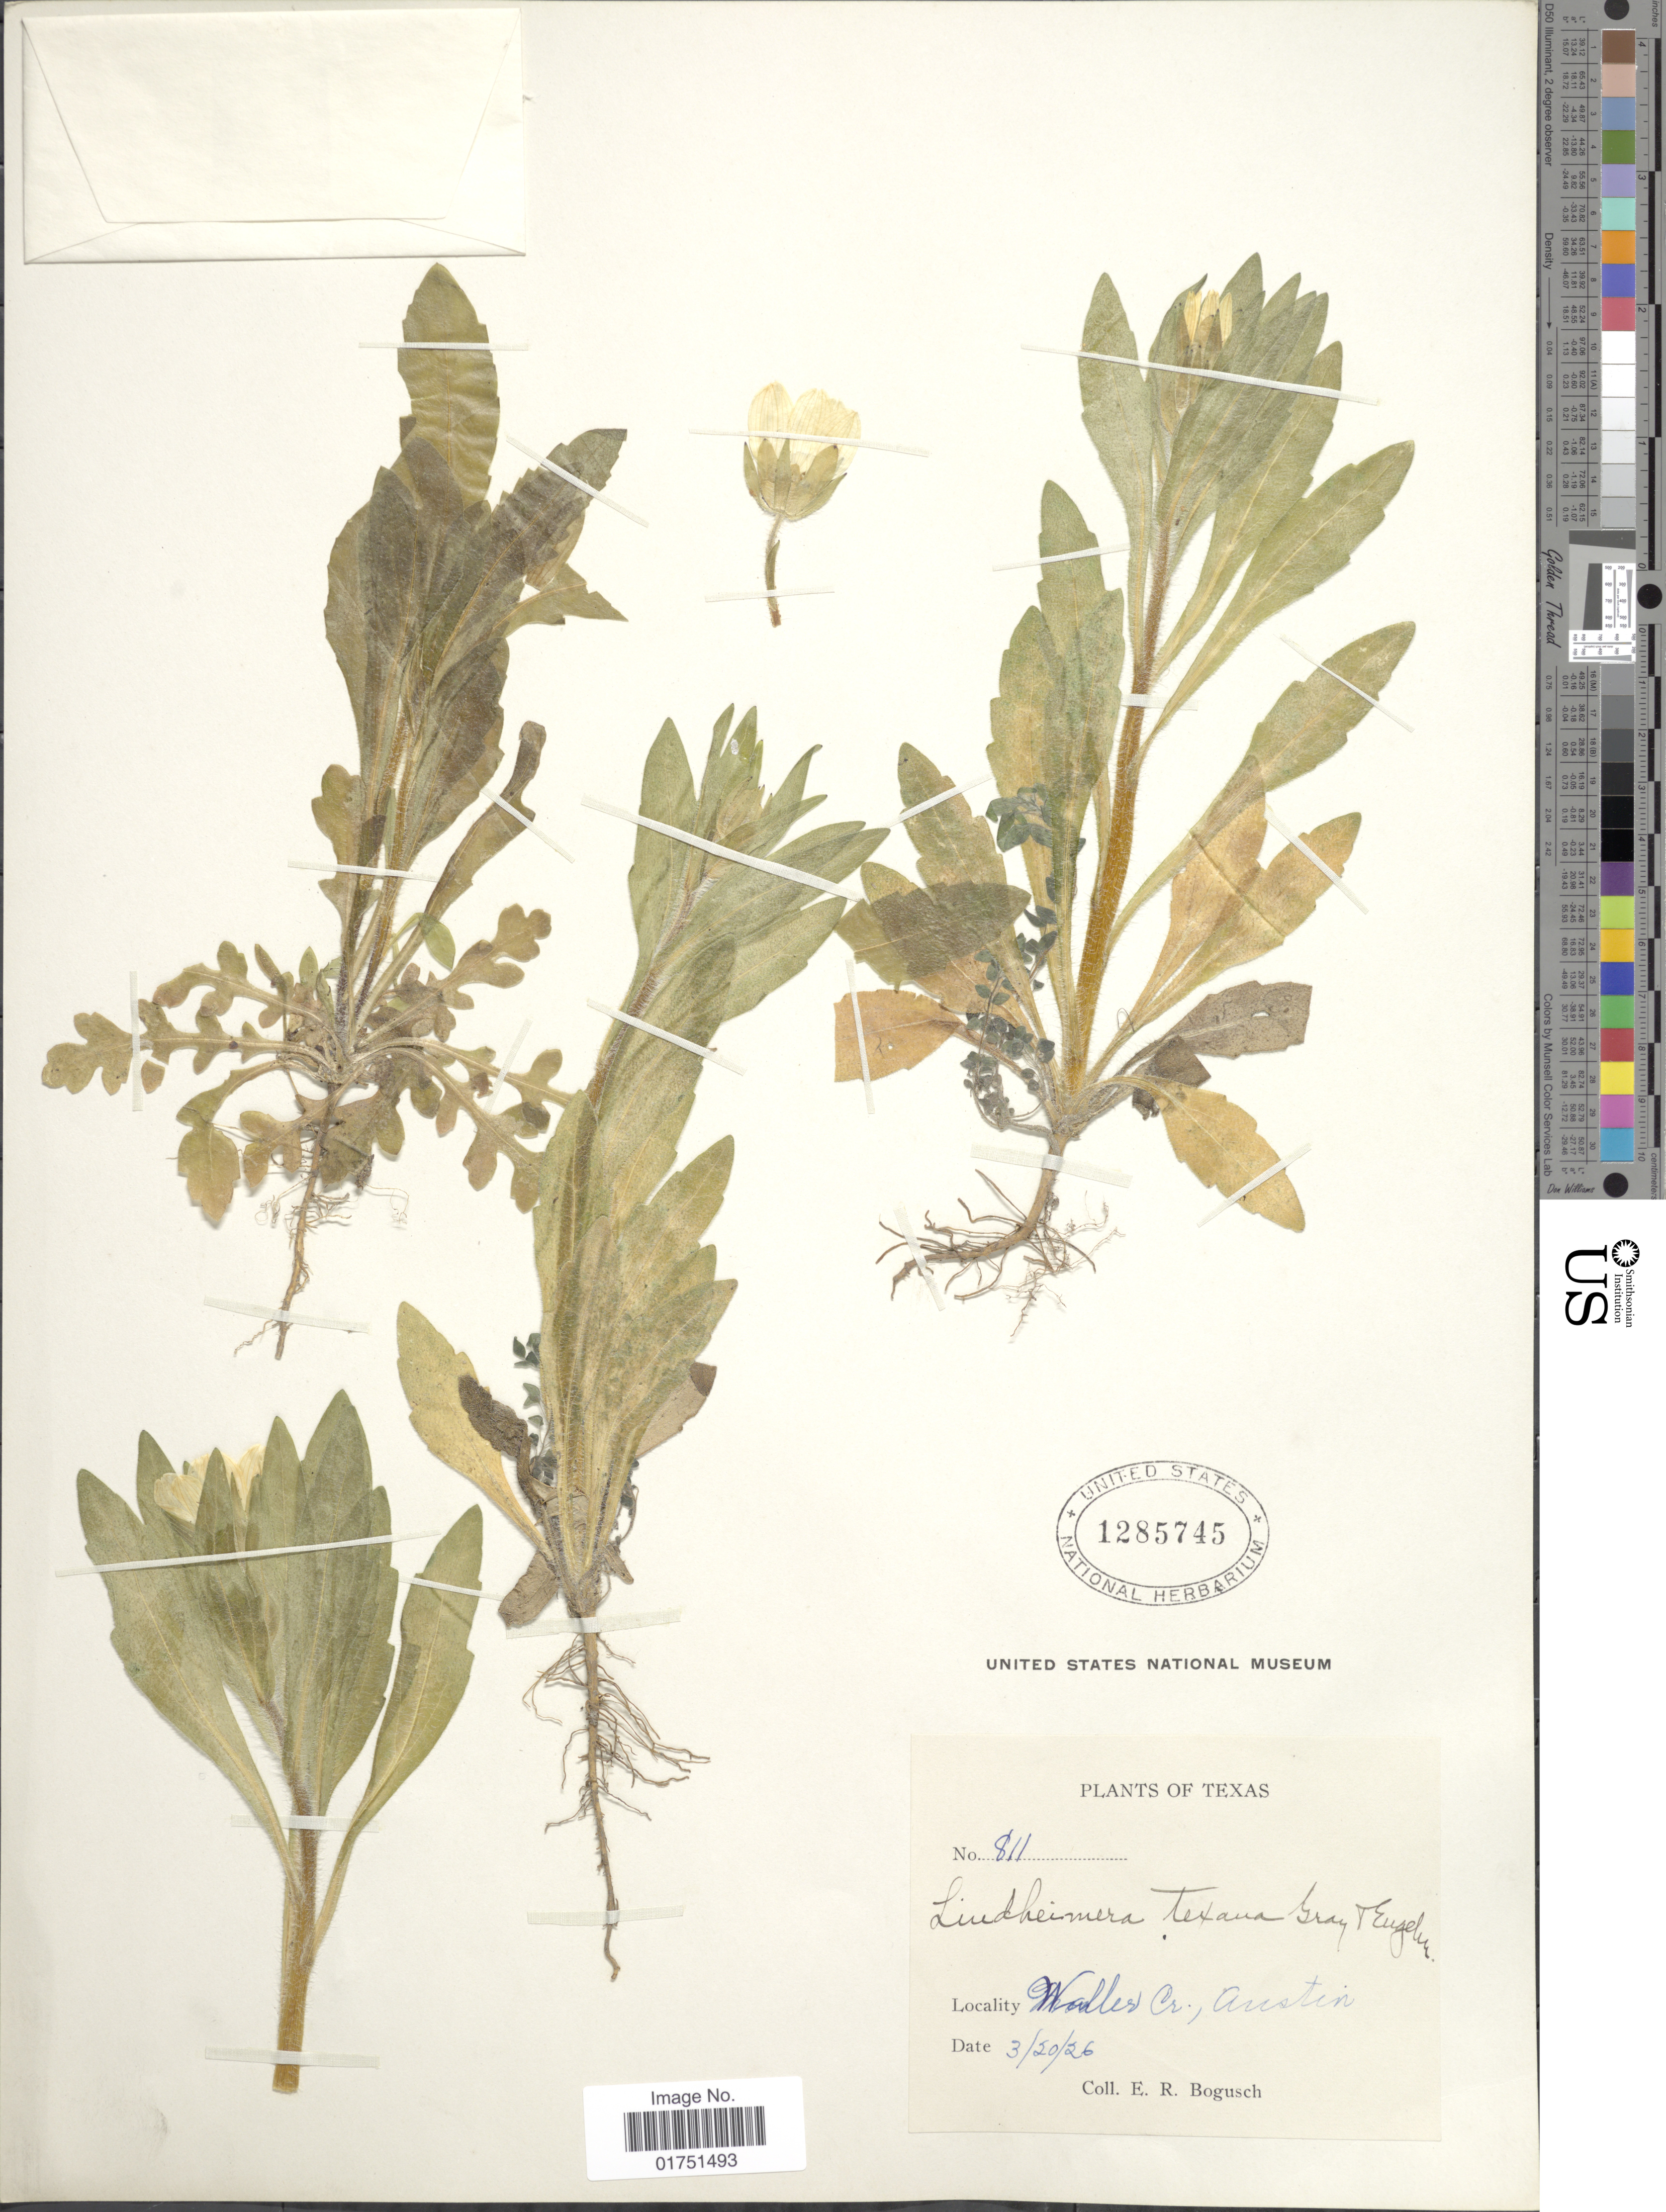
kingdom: Plantae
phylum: Tracheophyta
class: Magnoliopsida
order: Asterales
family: Asteraceae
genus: Lindheimera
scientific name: Lindheimera texana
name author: A. Gray & Engelm. in A. Gray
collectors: E. Bogusch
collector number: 811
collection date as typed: Transcribed d/m/y: 20/3/26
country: United States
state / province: Texas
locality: Walles Cr., Austin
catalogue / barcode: US 1285745